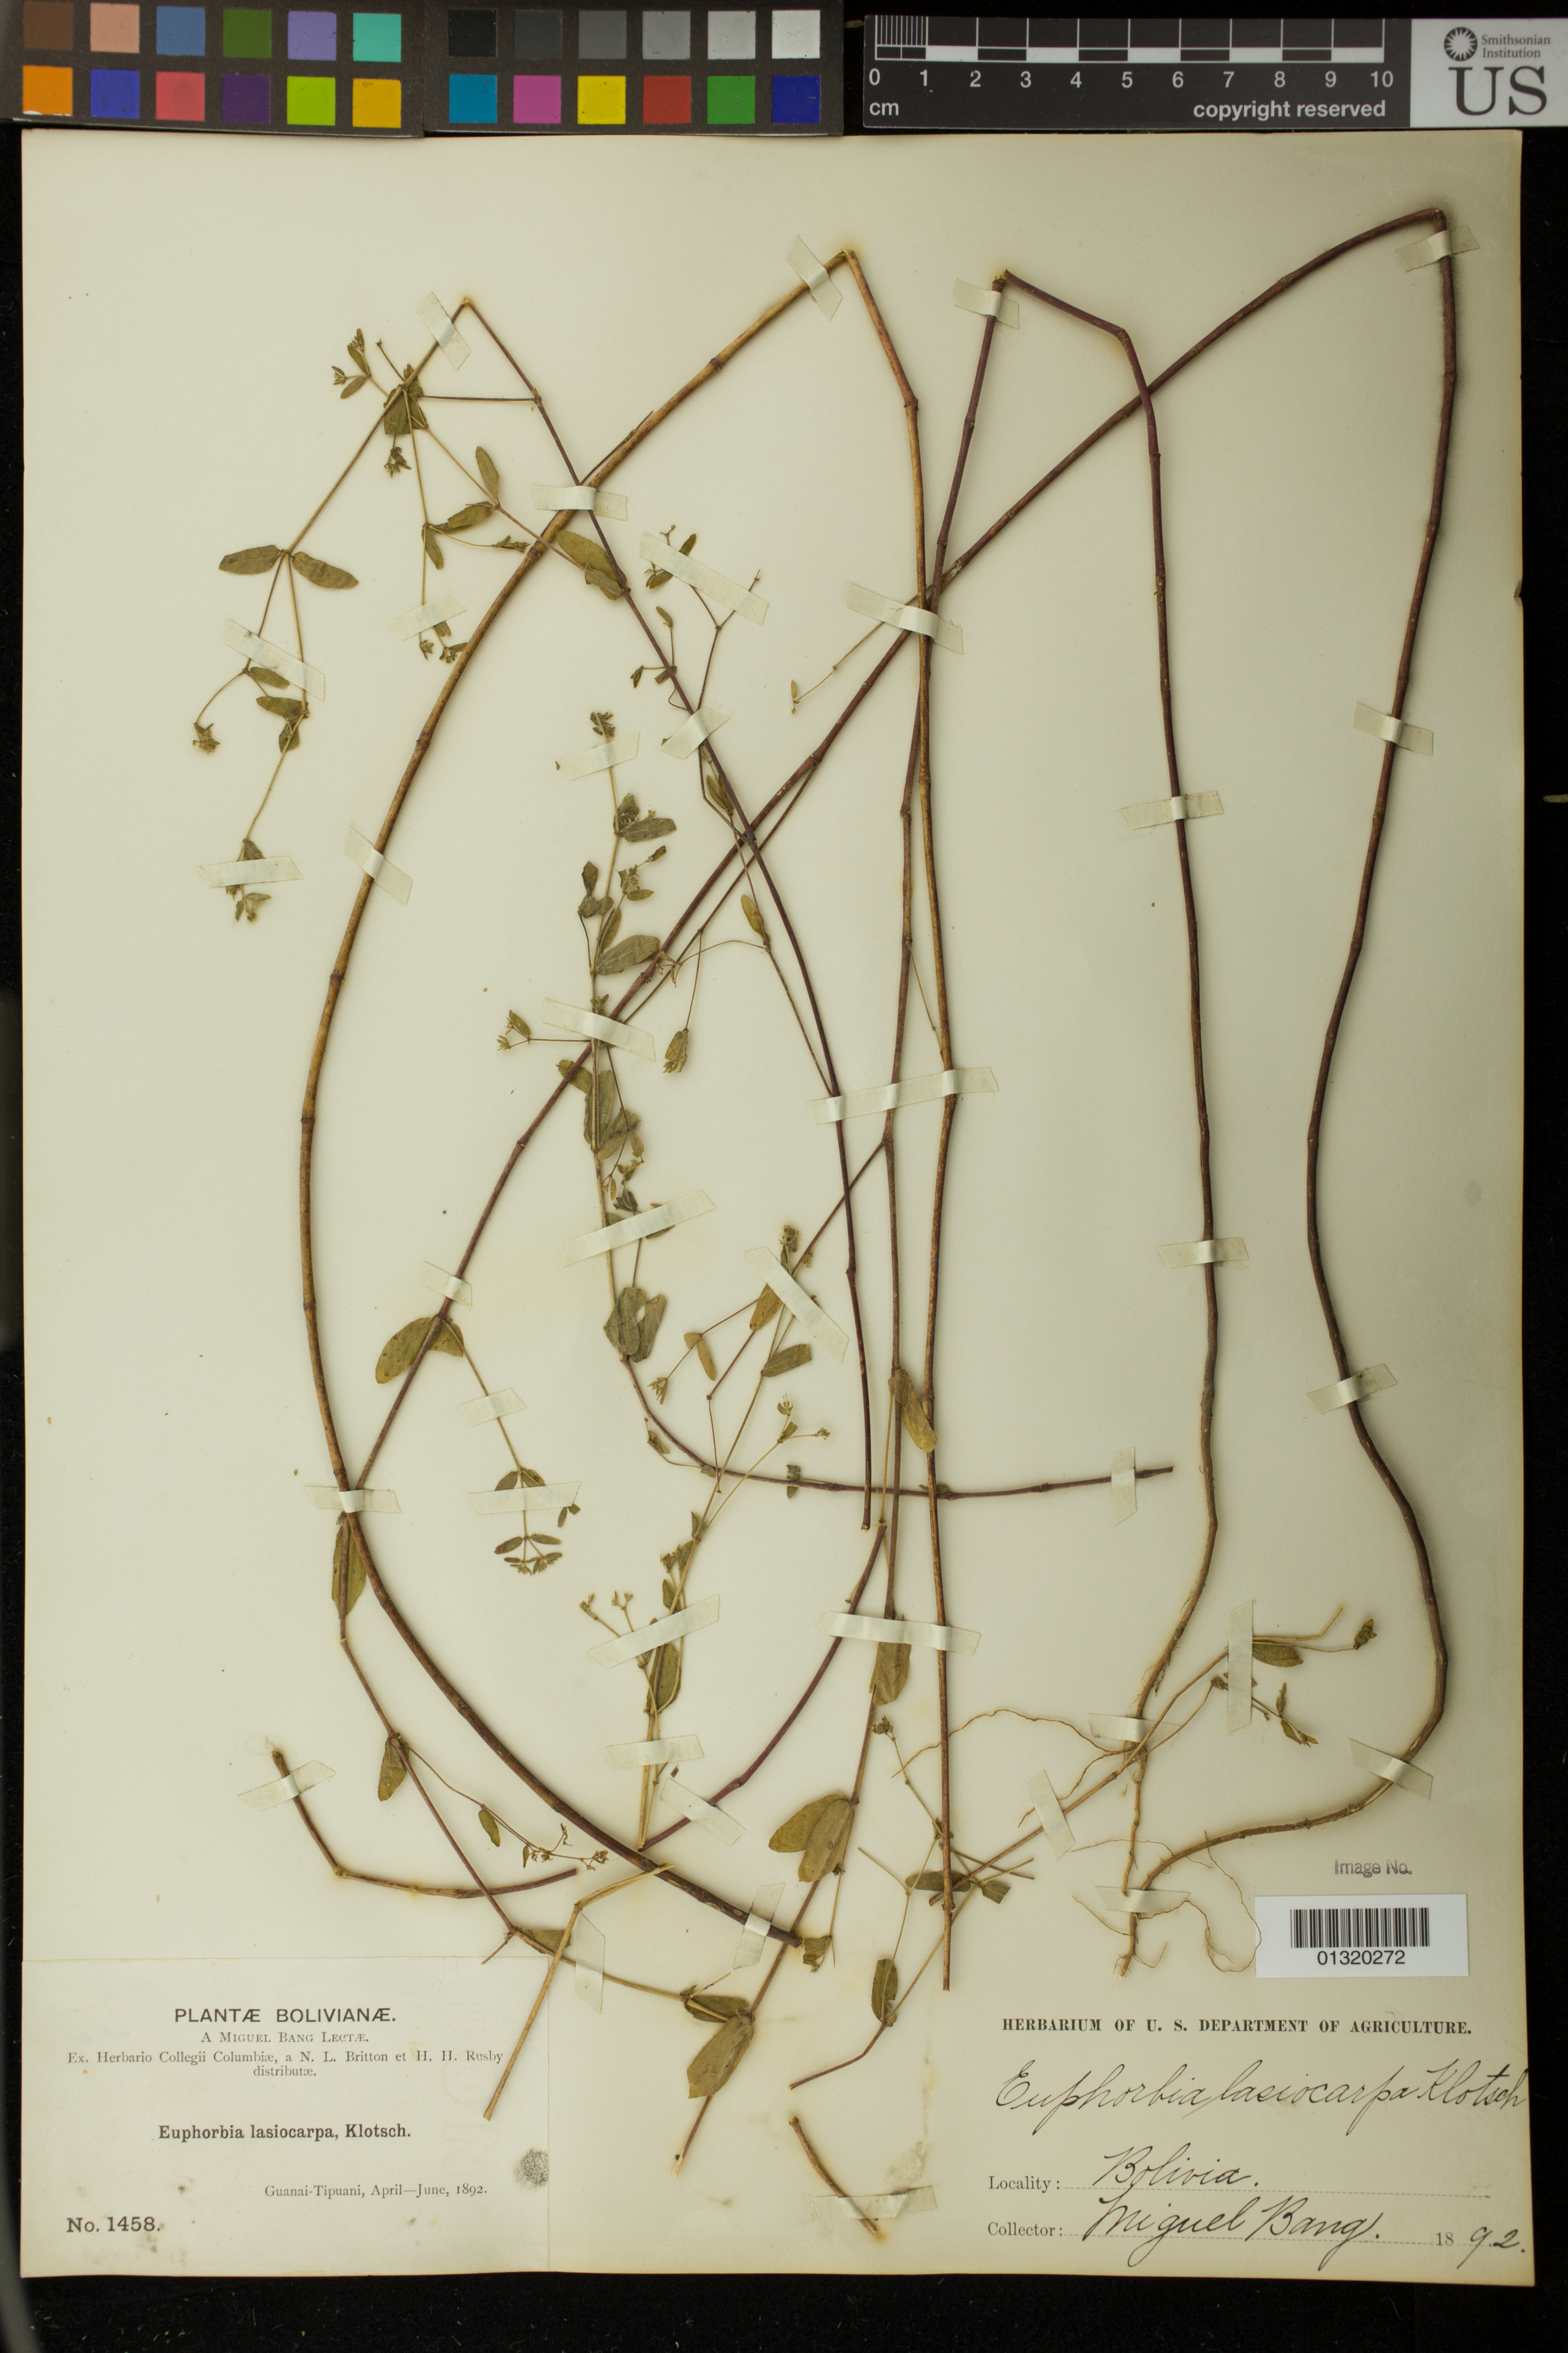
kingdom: Plantae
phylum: Tracheophyta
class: Magnoliopsida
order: Malpighiales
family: Euphorbiaceae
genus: Euphorbia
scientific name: Euphorbia lasiocarpa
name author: Klotzsch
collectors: M. Bang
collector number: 1458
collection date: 1892-04/1892-06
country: Bolivia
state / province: La Paz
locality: Guanai [Guanay] -Tipuani